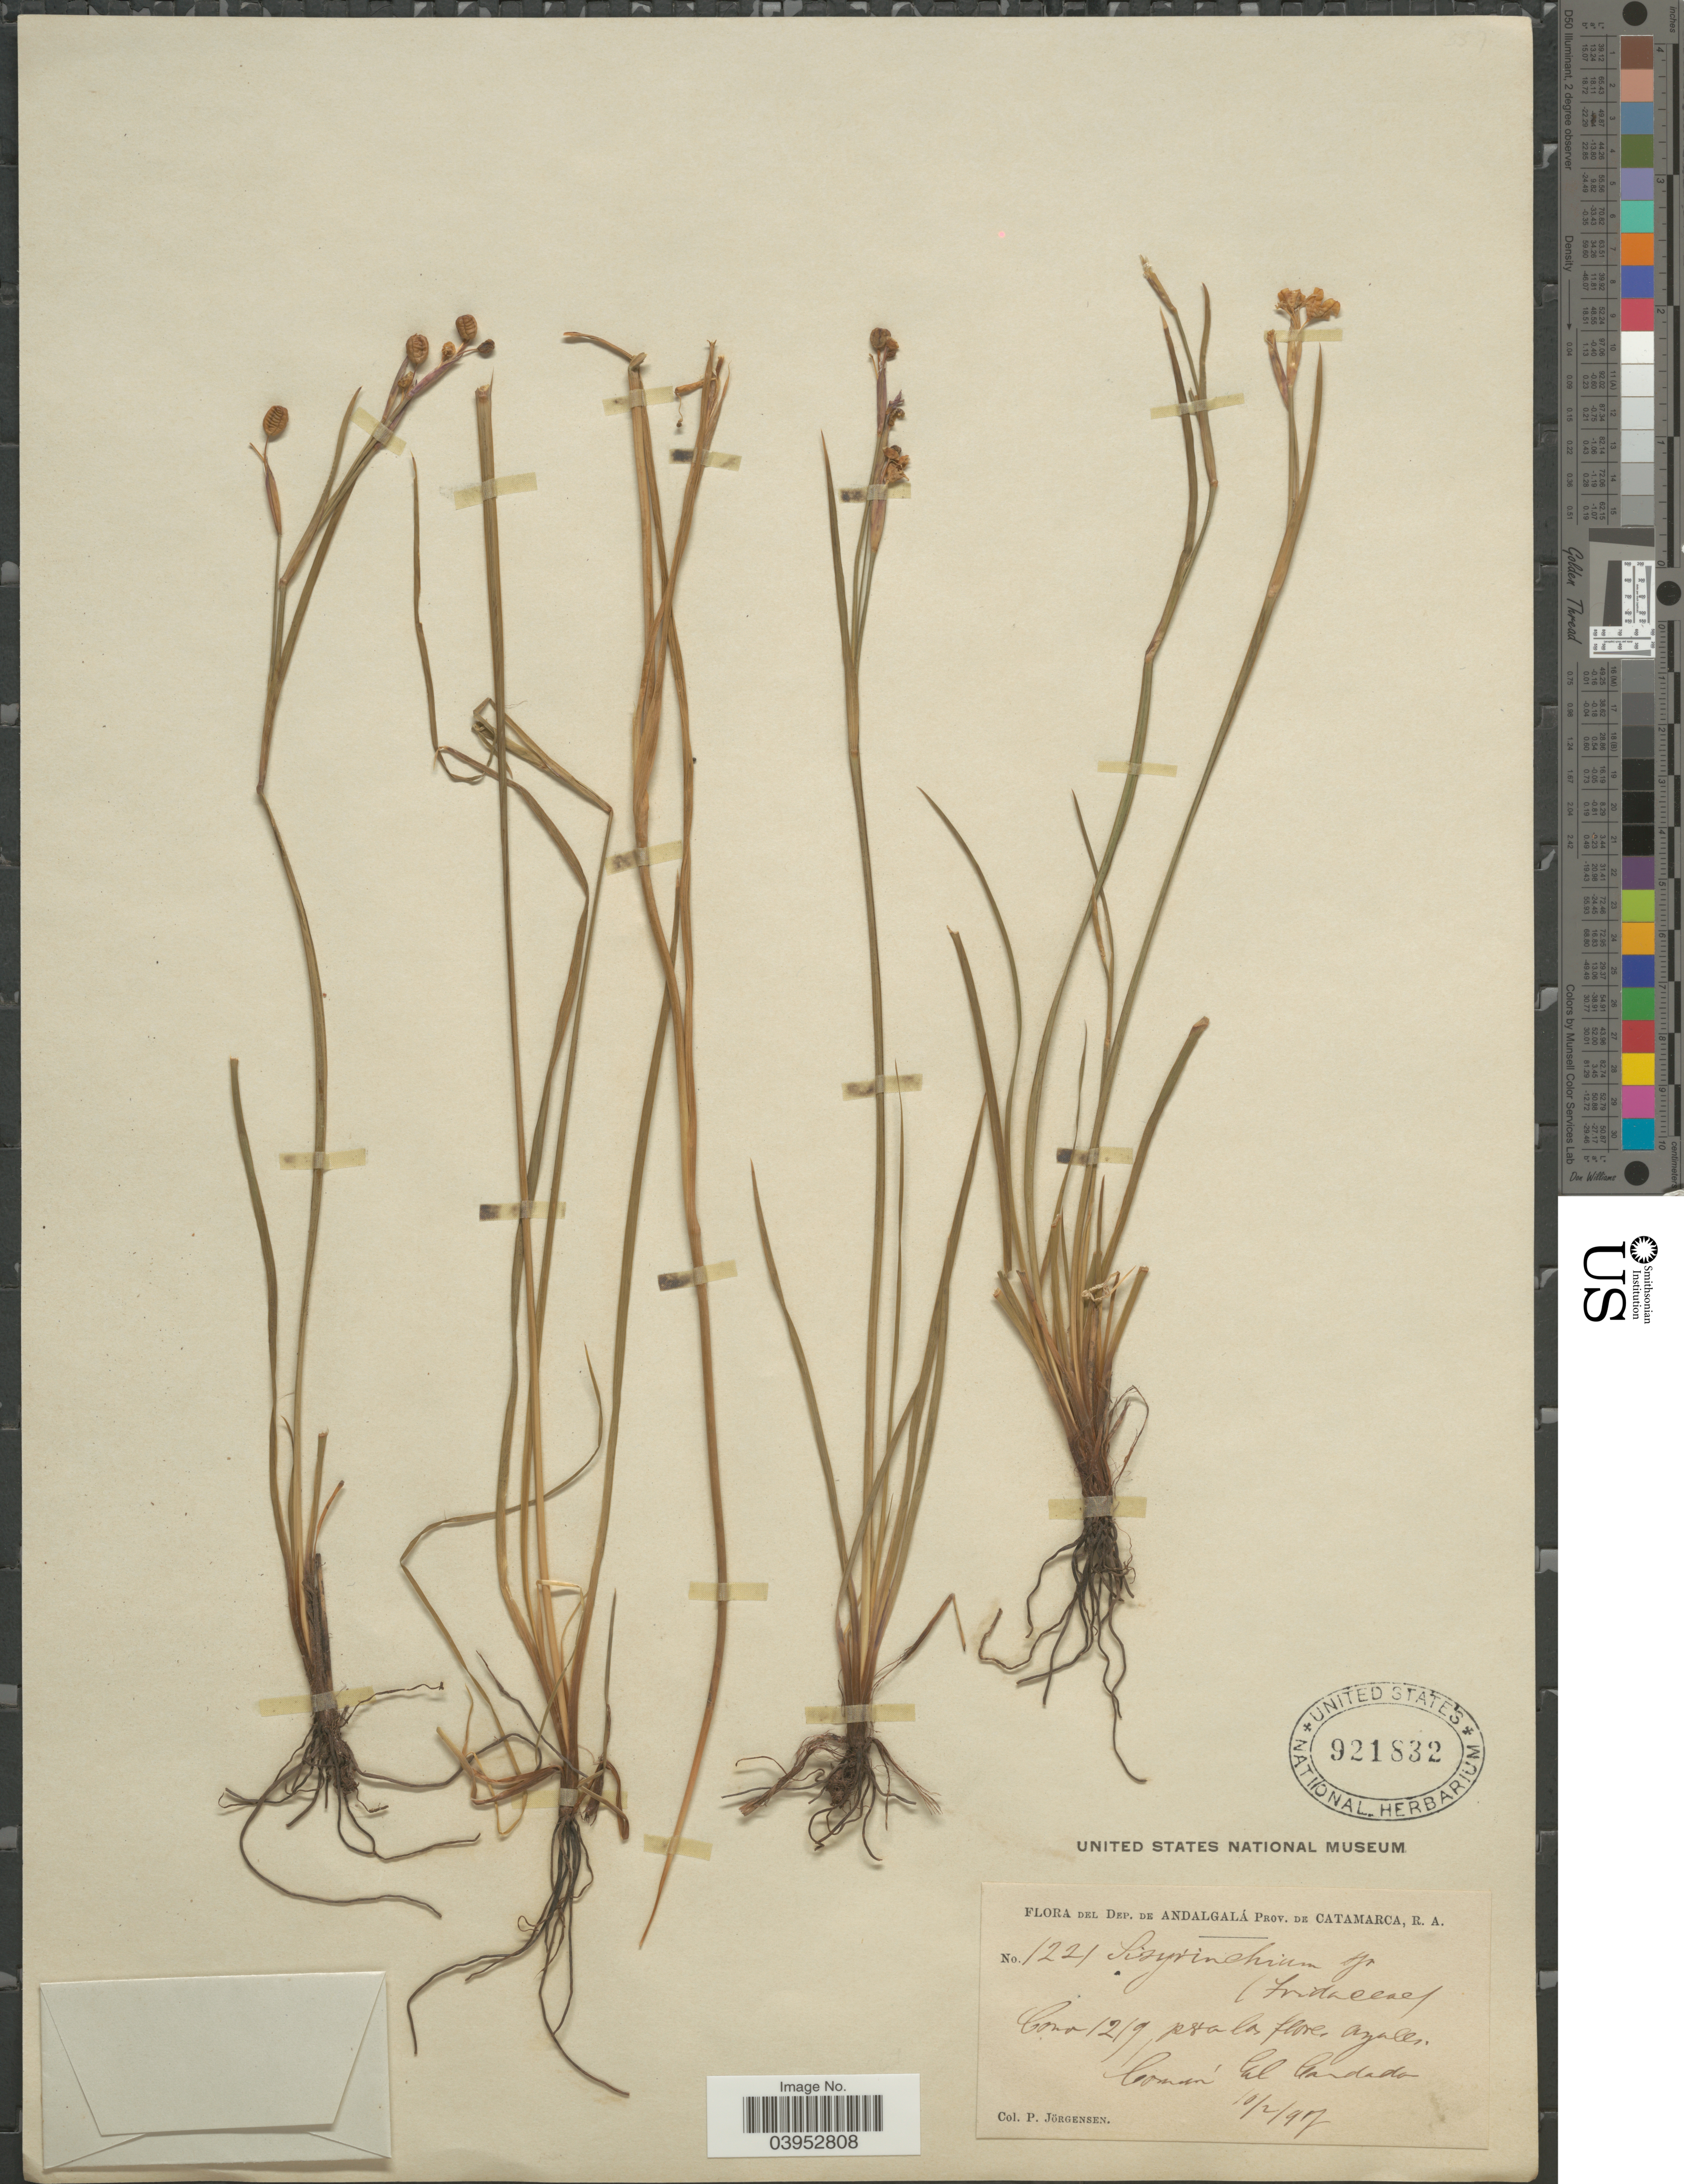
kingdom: Plantae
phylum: Tracheophyta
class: Liliopsida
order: Asparagales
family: Iridaceae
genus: Sisyrinchium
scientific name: Sisyrinchium sp.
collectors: P. Jörgensen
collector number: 1221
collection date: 1917-02-10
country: Argentina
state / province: Catamarca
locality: Dep. de Andalgalá Prov. de Catamarca. Común El Candado.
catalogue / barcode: US 921832